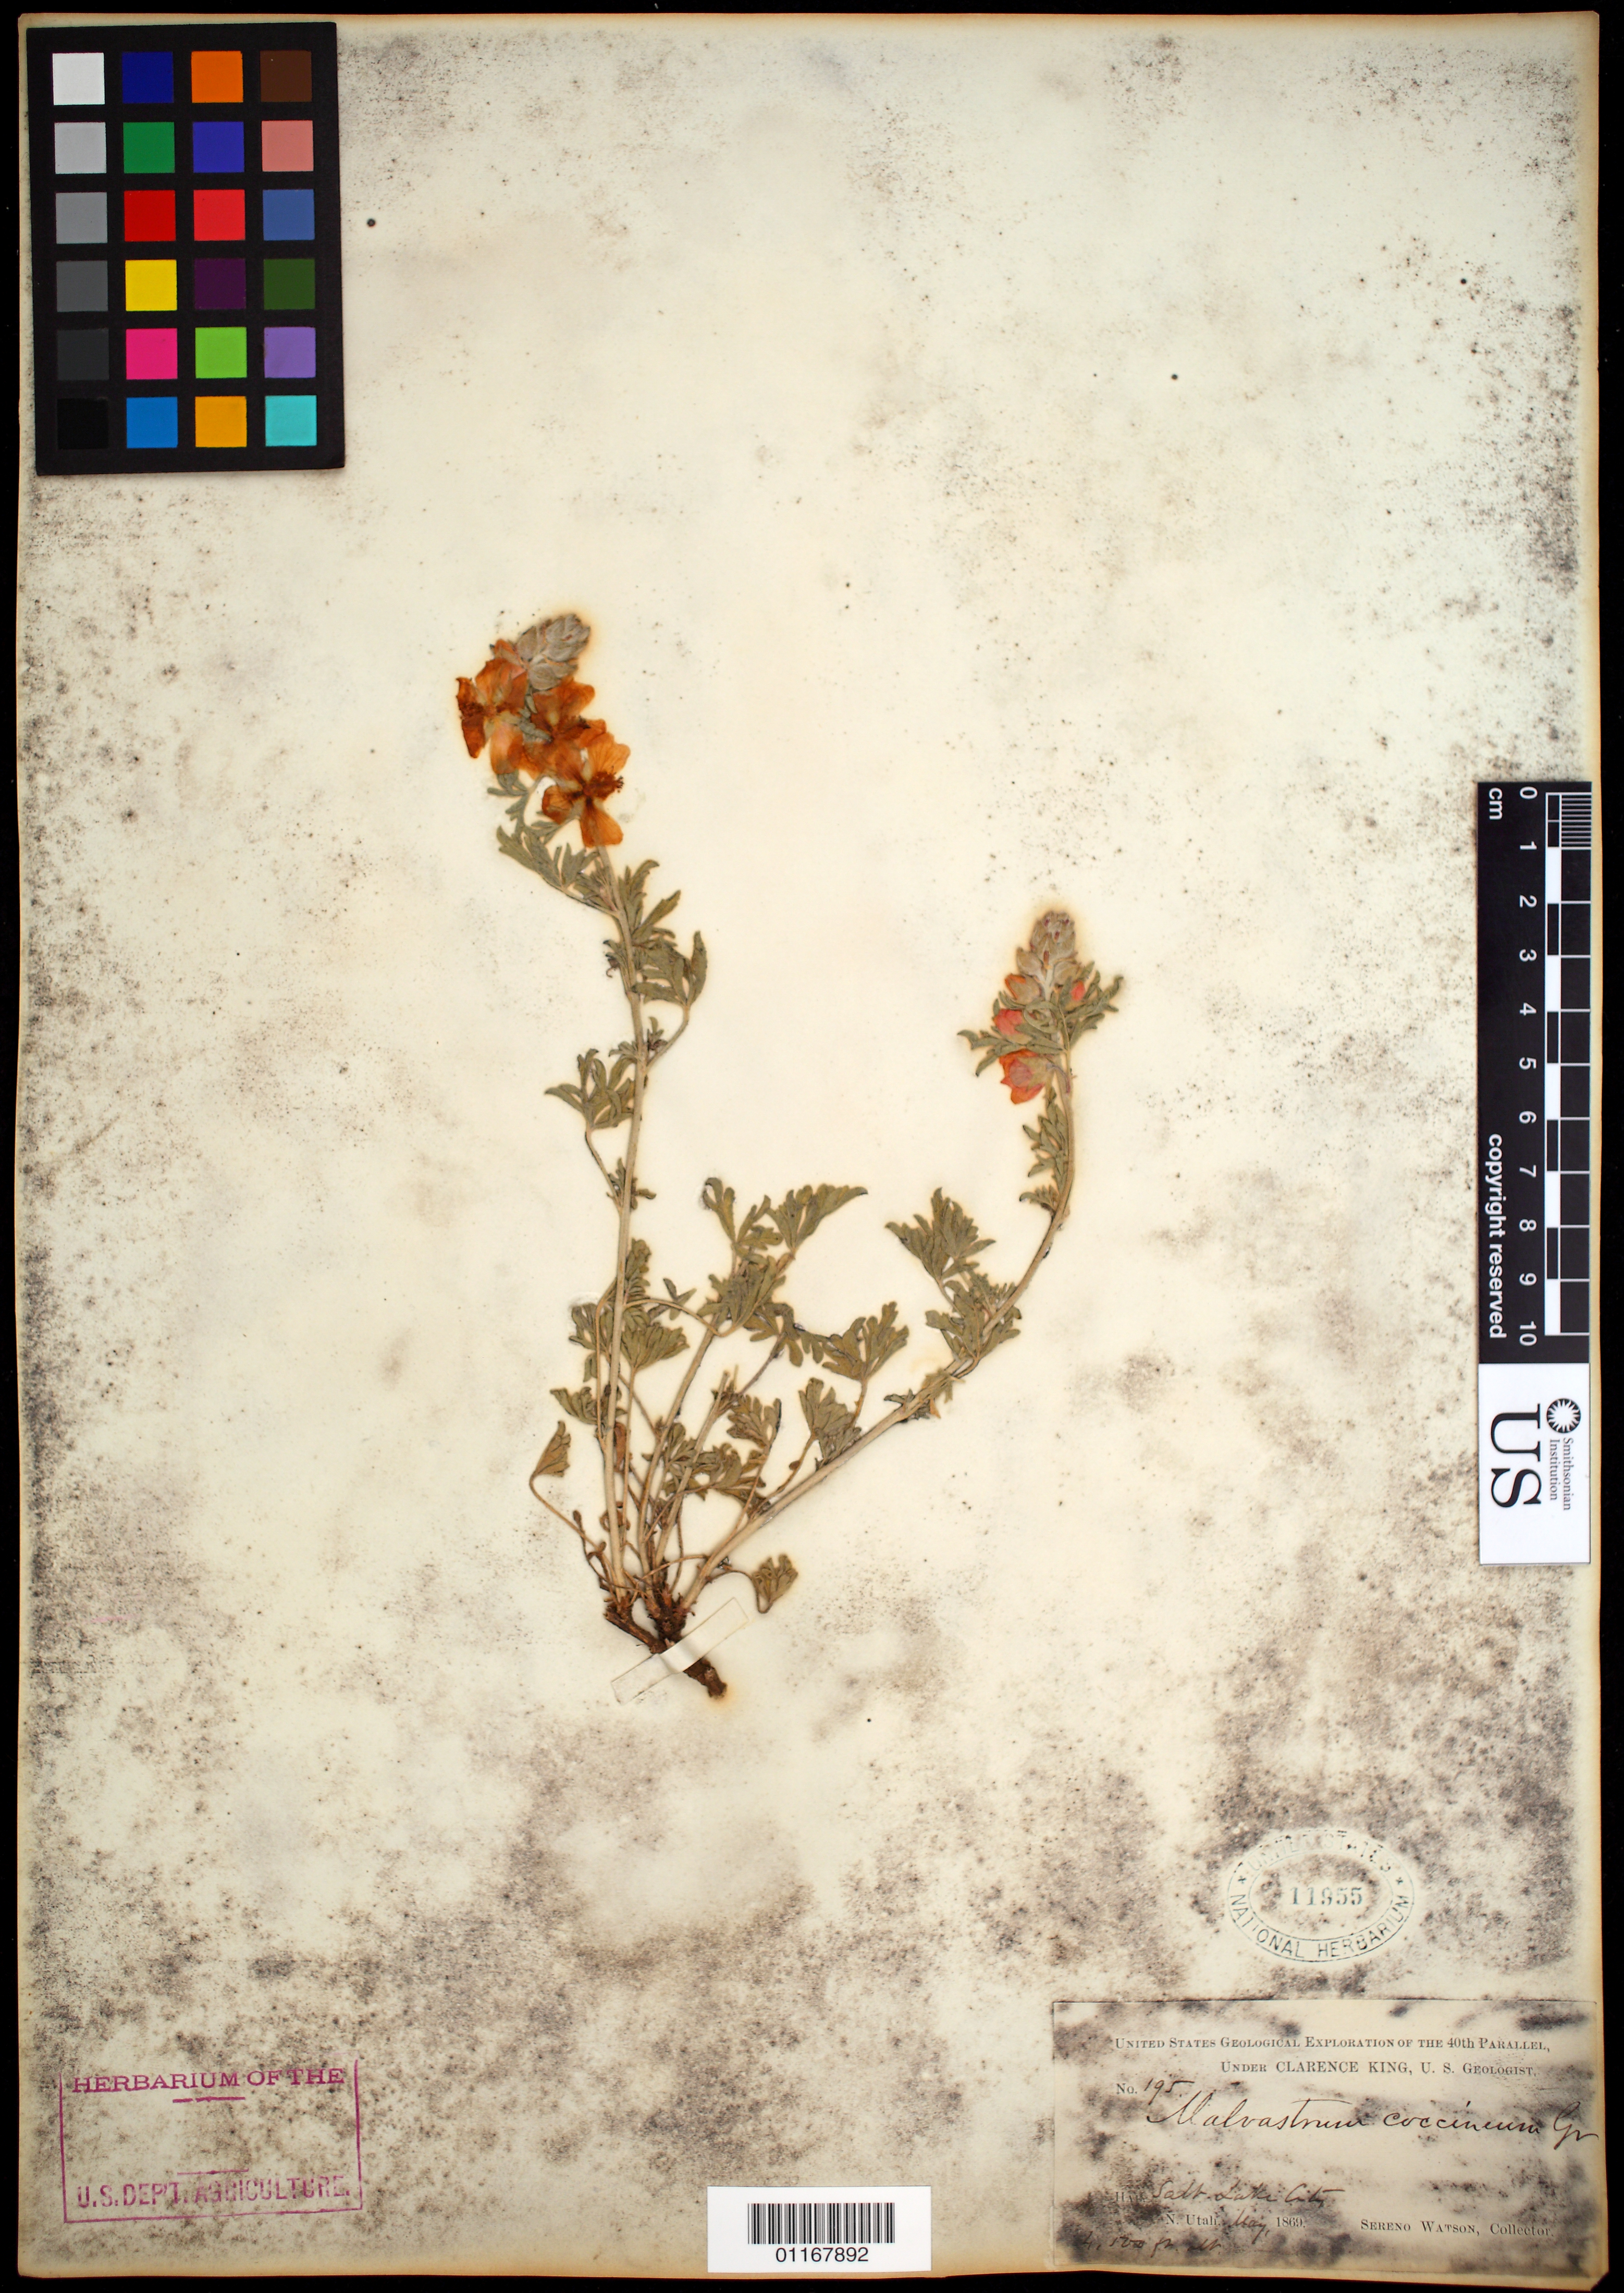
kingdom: Plantae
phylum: Tracheophyta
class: Magnoliopsida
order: Malvales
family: Malvaceae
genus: Malvastrum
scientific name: Malvastrum coccineum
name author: (Nutt.) A. Gray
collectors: S. Watson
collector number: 195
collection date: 1869-05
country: United States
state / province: Utah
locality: Salt Lake City, N. Utah.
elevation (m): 1372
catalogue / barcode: US 11955